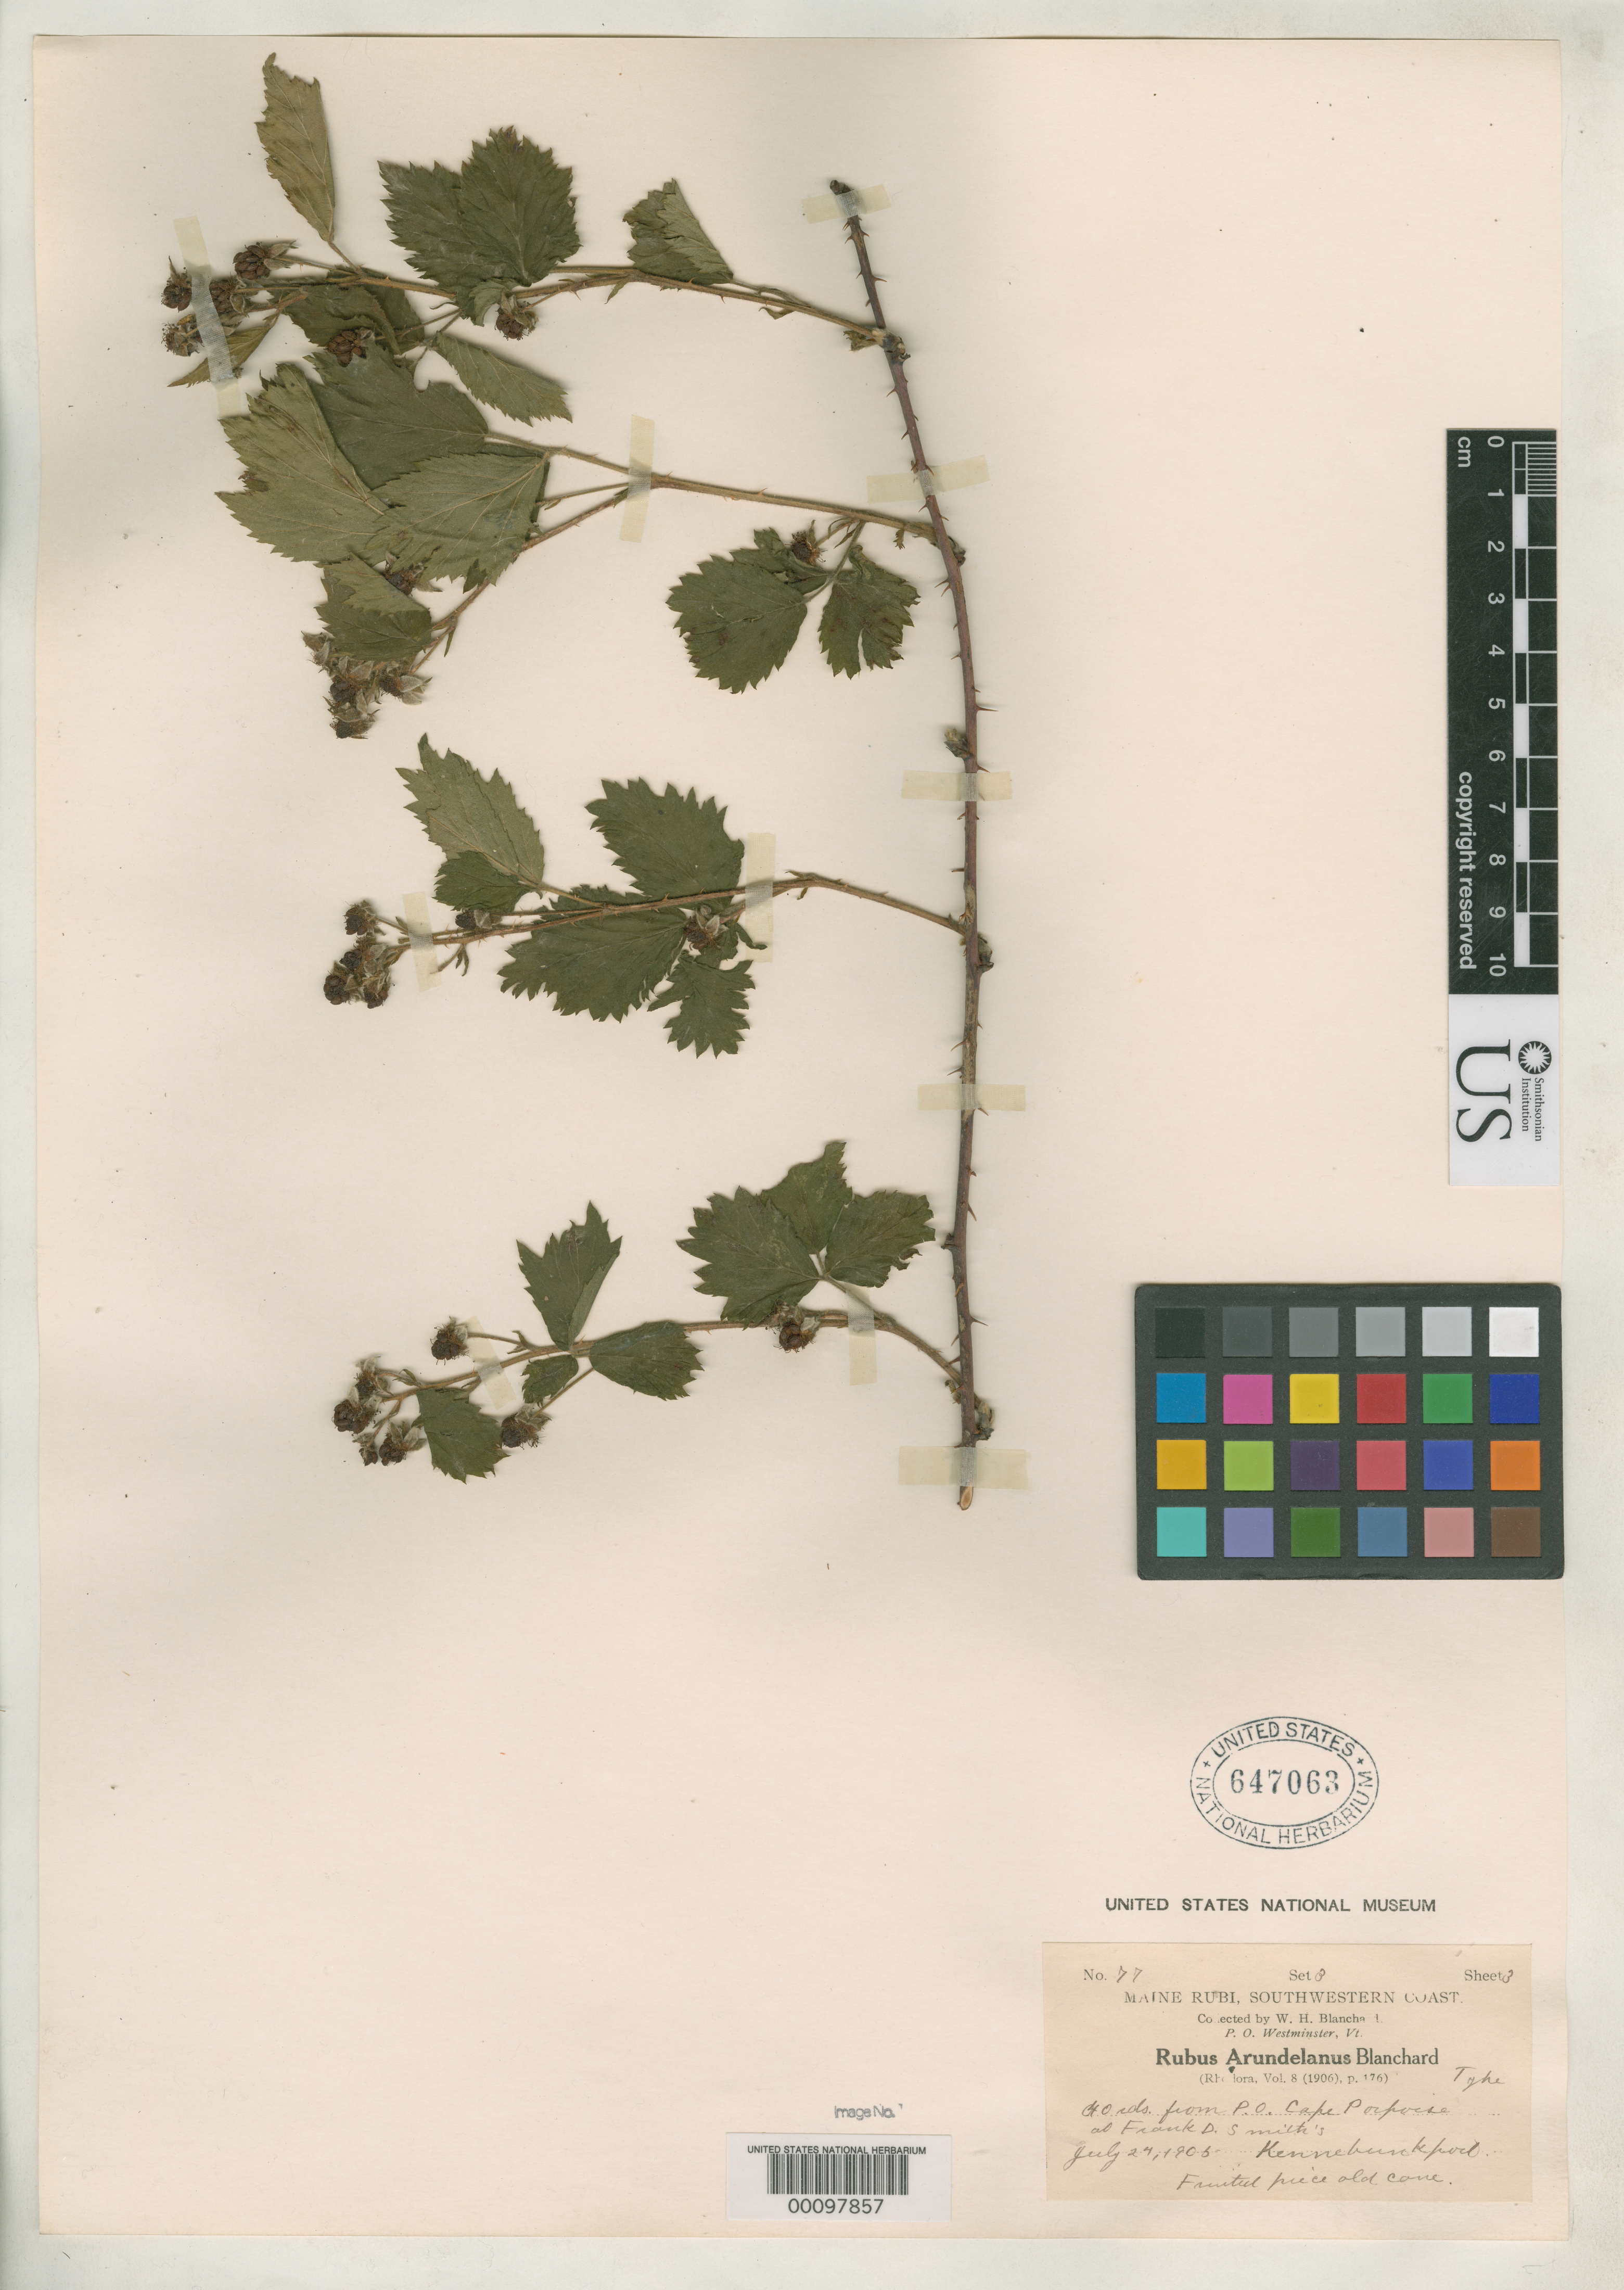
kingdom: Plantae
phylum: Tracheophyta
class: Magnoliopsida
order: Rosales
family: Rosaceae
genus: Rubus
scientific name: Rubus arundelanus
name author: Blanch.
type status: Type Fragment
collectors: W. H. Blanchard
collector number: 77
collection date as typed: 27 Jul 1905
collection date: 1905-07-27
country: United States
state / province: Maine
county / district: York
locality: Kennebunkport.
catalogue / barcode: US 647063